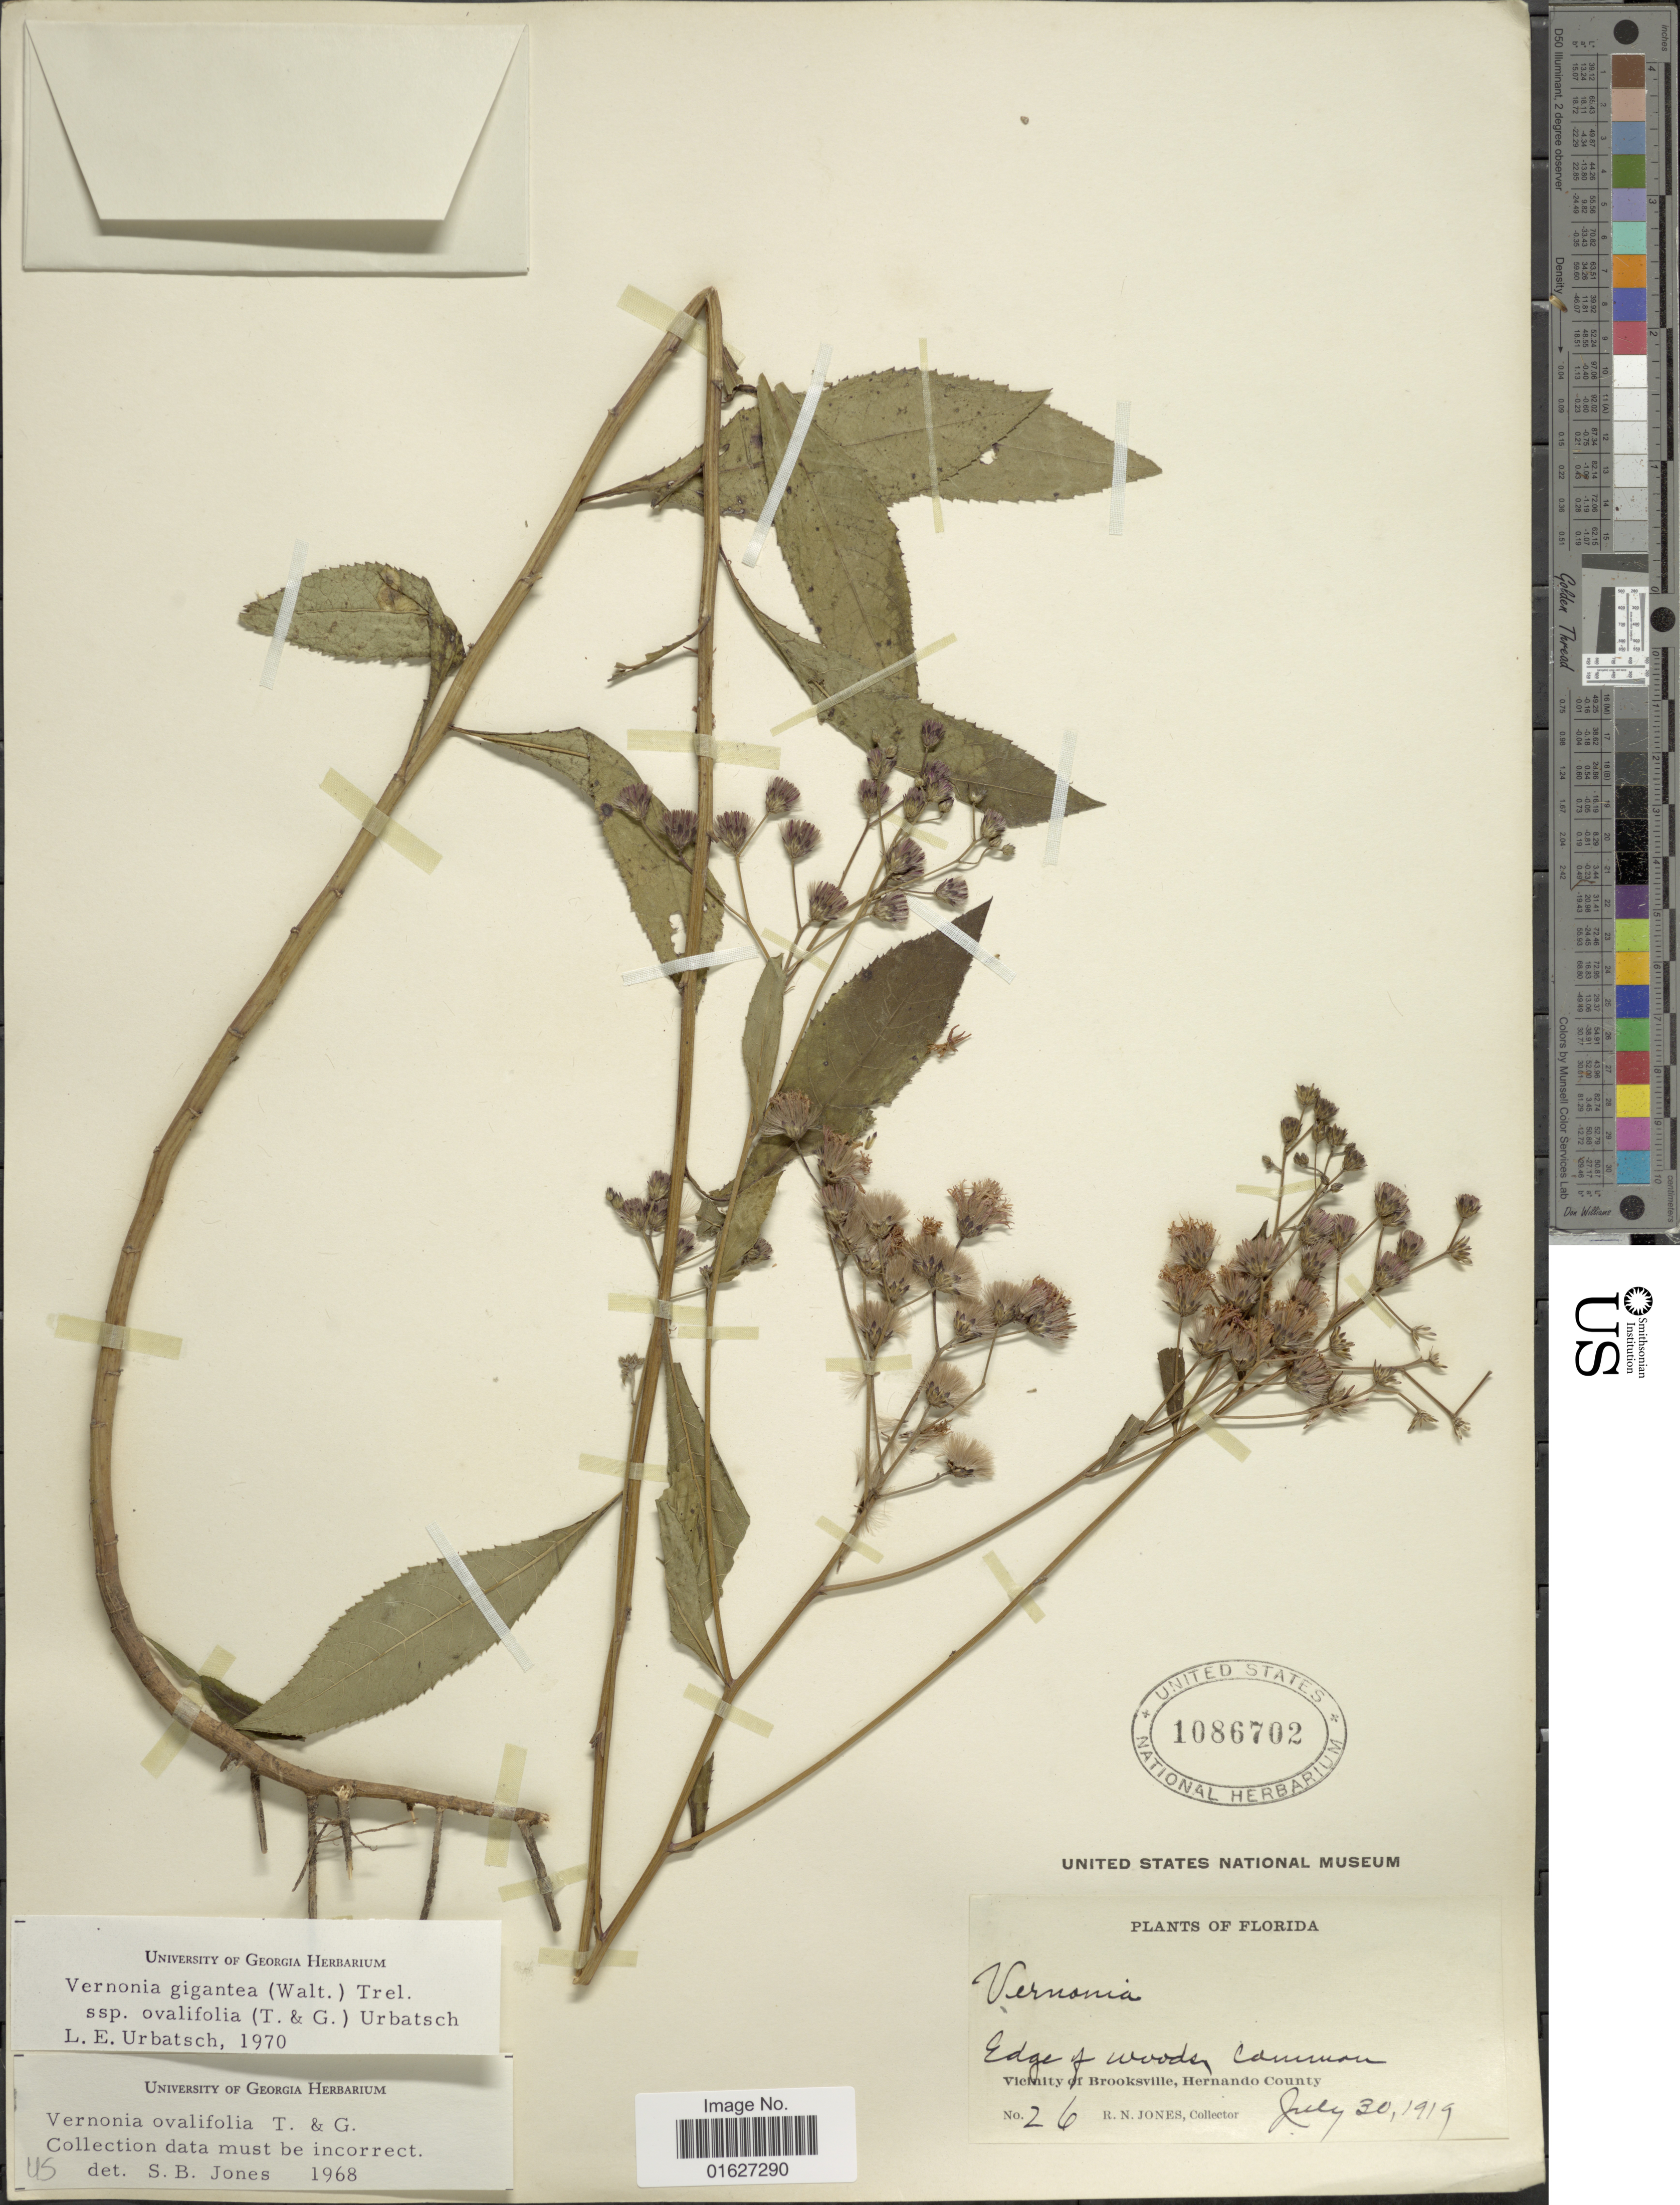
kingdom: Plantae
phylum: Tracheophyta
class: Magnoliopsida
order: Asterales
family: Asteraceae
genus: Vernonia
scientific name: Vernonia gigantea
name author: (Walter) Trel.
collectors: R. N. Jones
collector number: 26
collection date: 1919-07-30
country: United States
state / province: Florida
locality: Florida. Edge of woods. Vicinity of Brooksville, Hernando County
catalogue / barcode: US 1086702